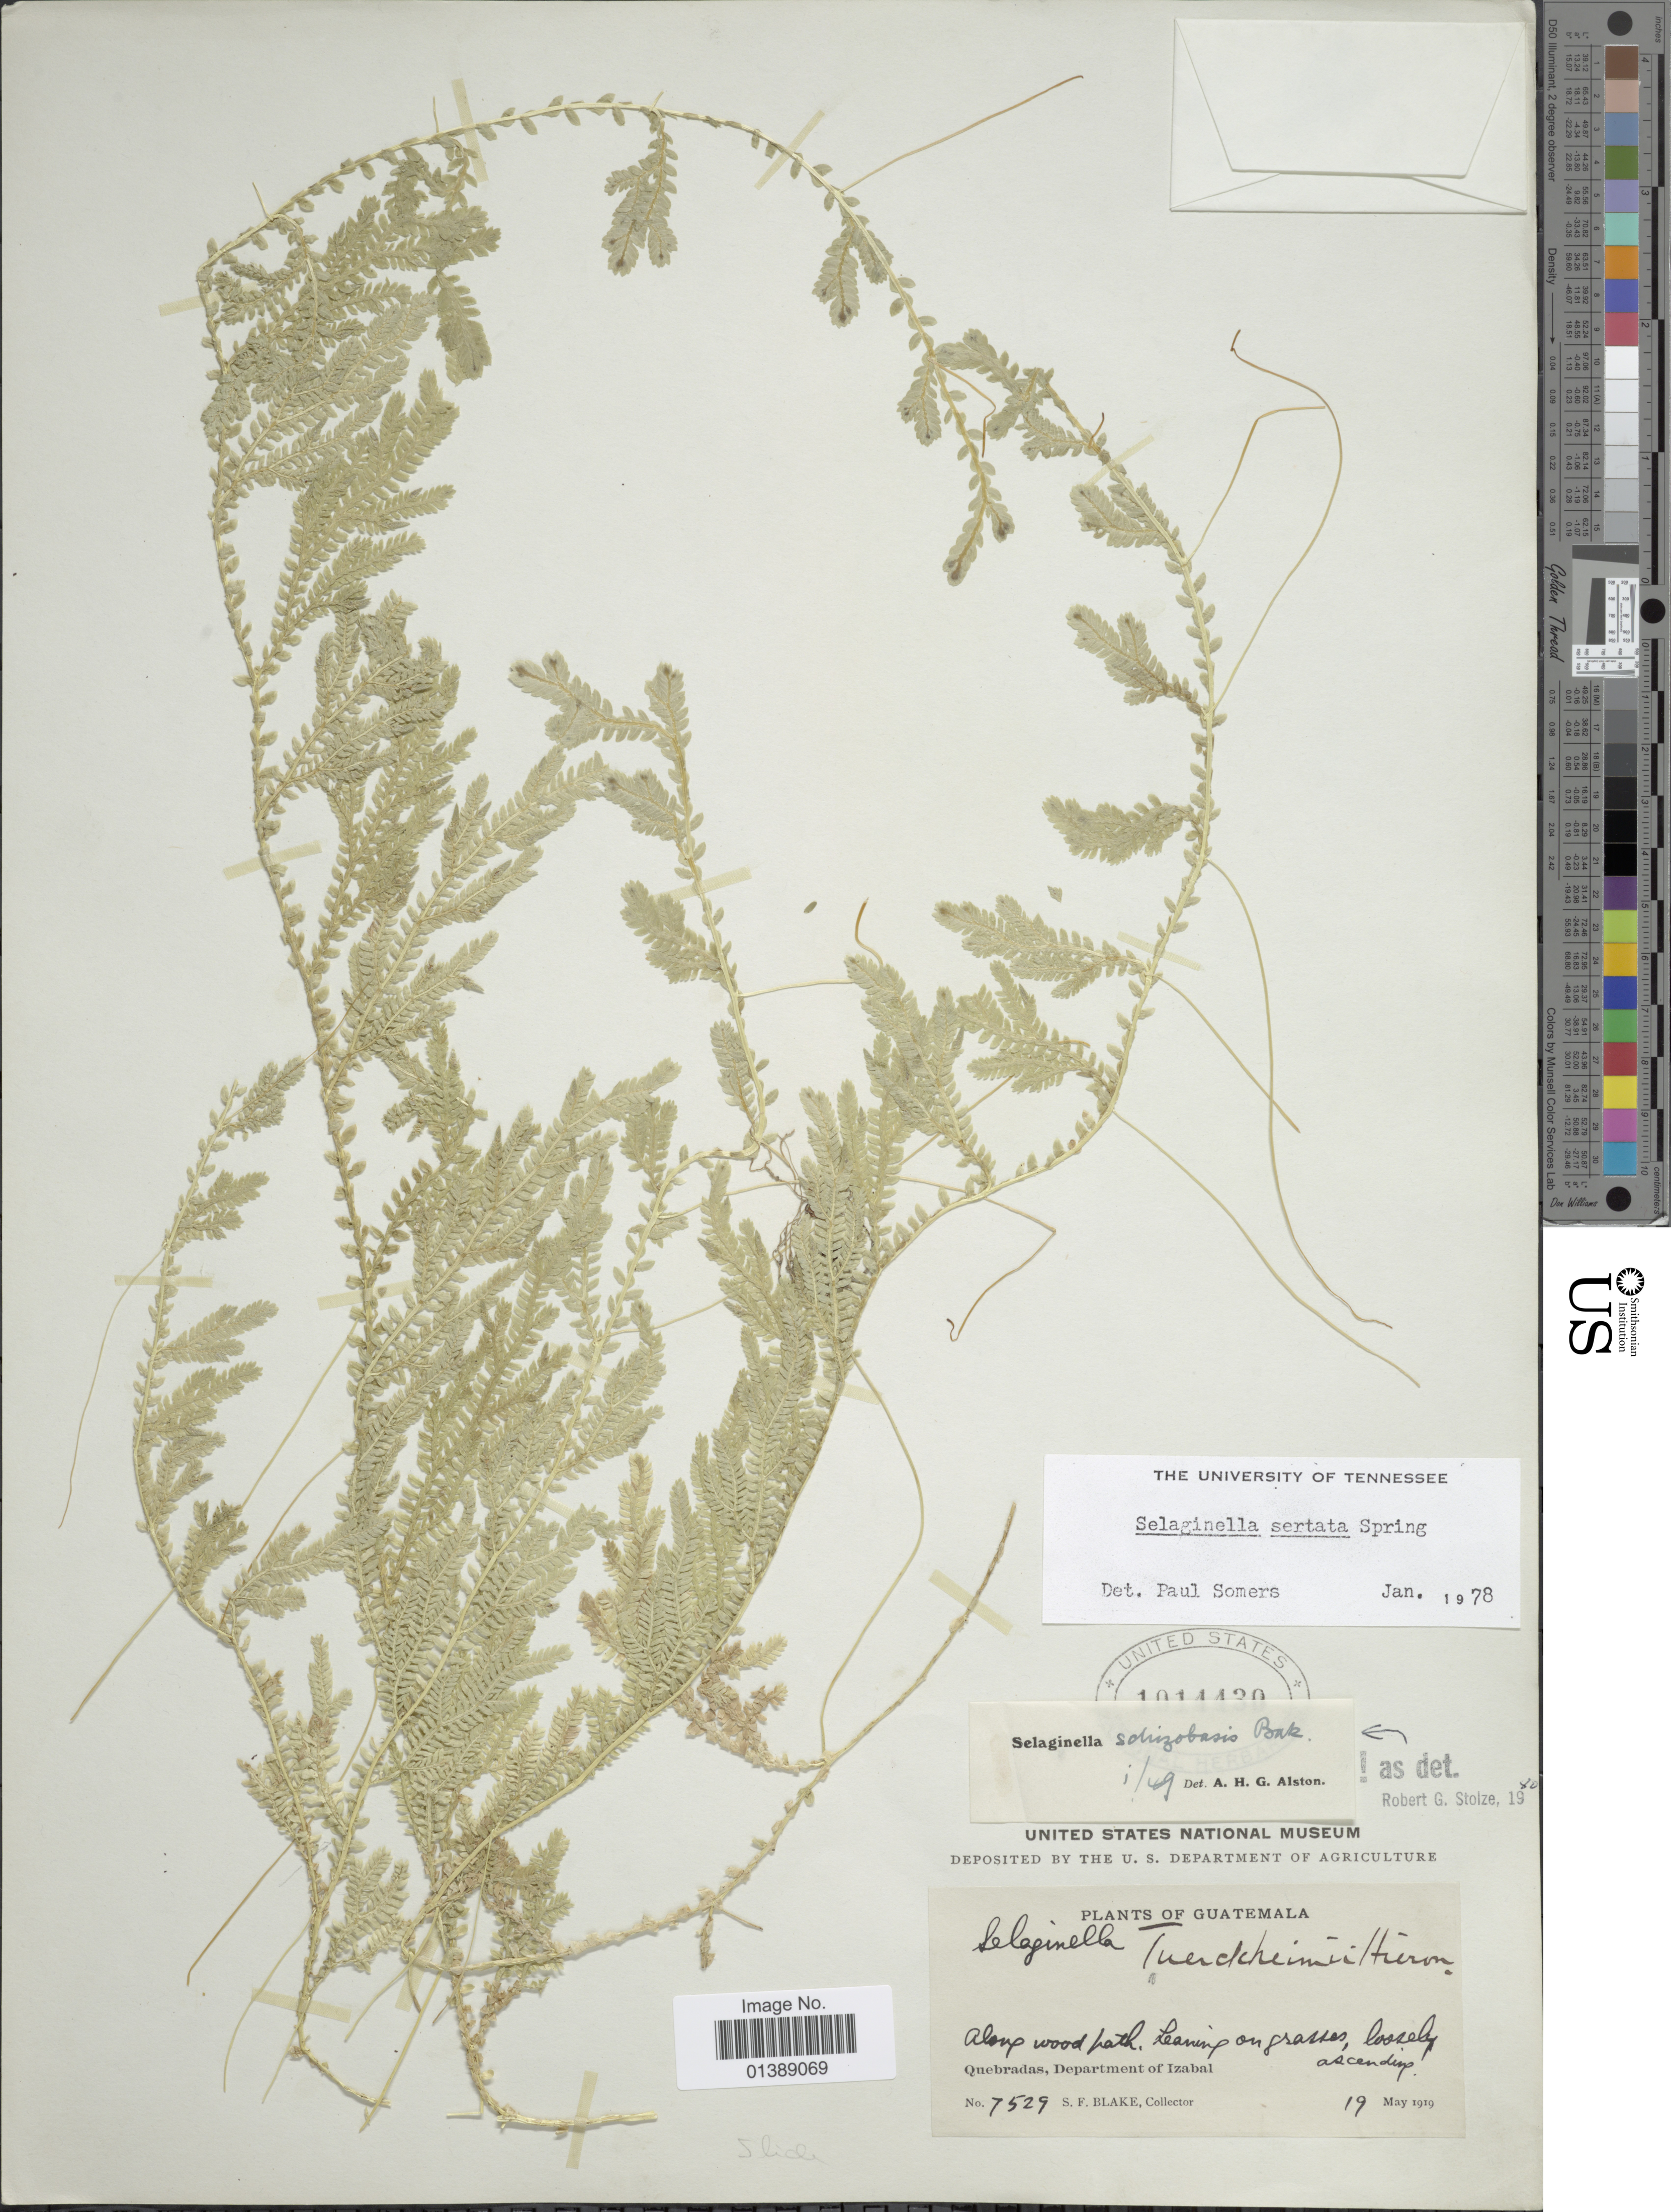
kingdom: Plantae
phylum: Tracheophyta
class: Lycopodiopsida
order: Selaginellales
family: Selaginellaceae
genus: Selaginella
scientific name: Selaginella schizobasis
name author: Baker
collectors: S. Blake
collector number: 7529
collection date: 1919-05-19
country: Guatemala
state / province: Izabal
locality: Quebradas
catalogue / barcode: US 1014430